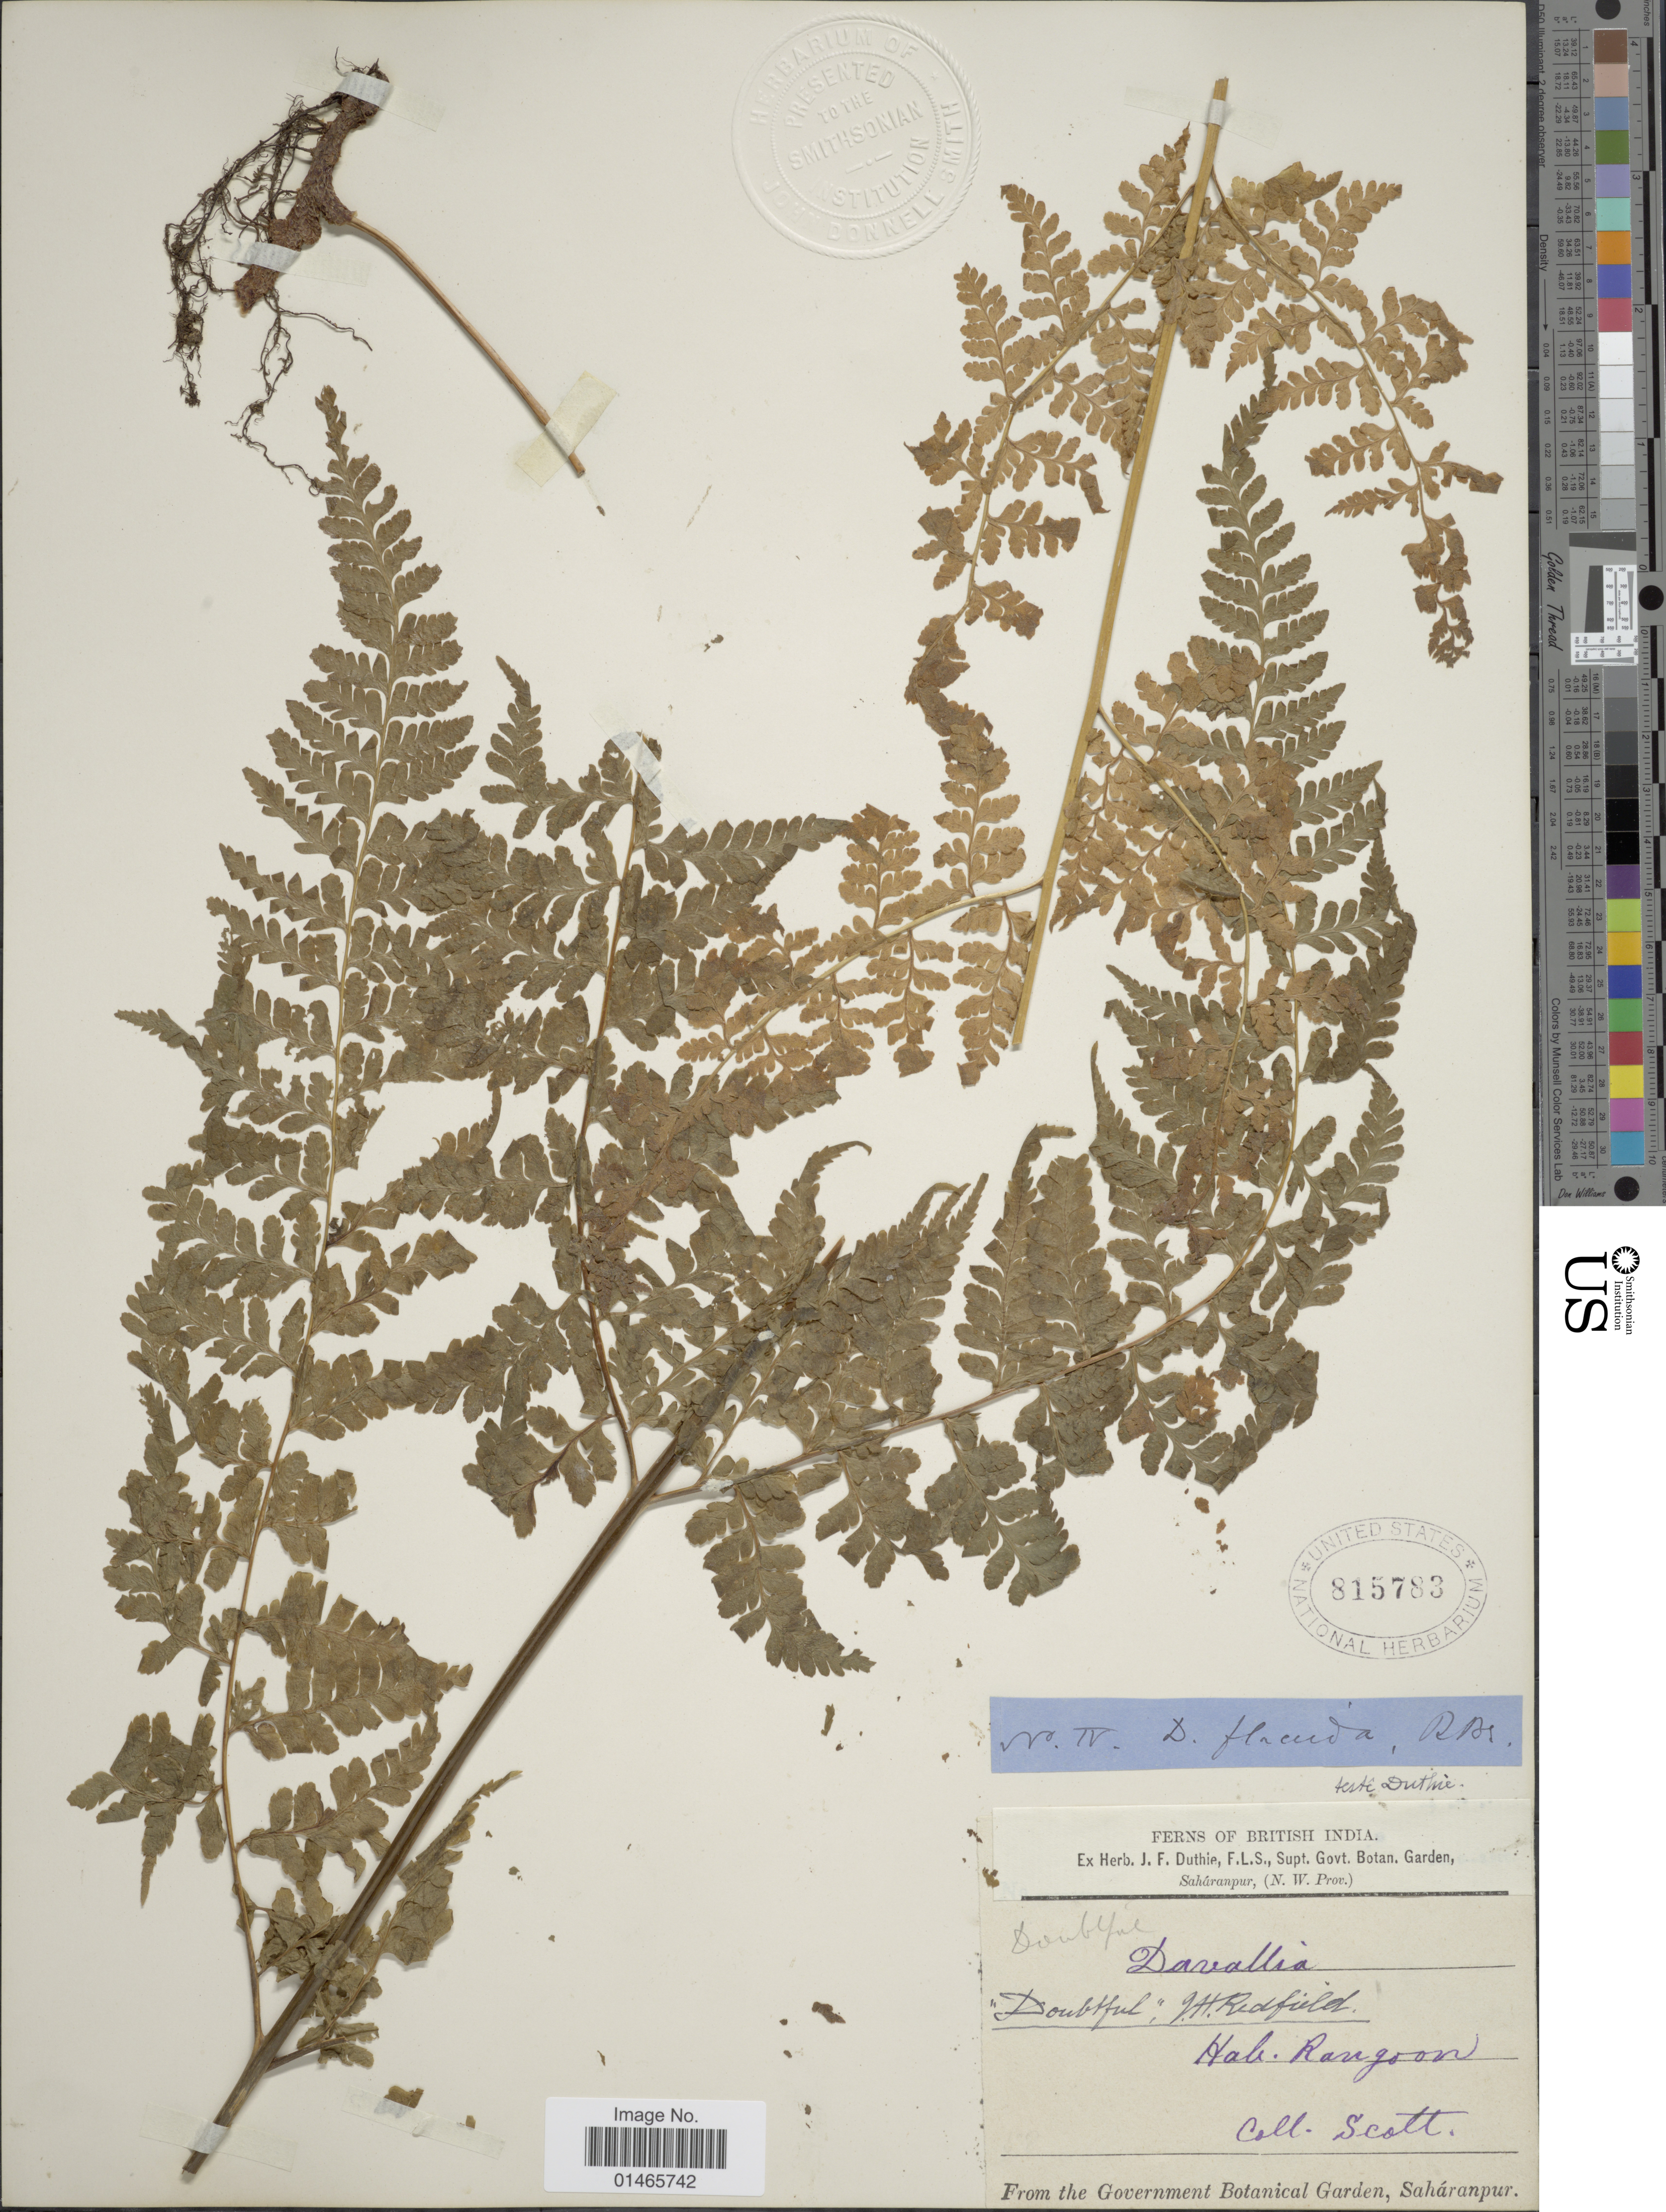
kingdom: Plantae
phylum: Tracheophyta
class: Polypodiopsida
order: Polypodiales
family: Dennstaedtiaceae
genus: Microlepia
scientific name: Microlepia speluncae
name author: (L.) T. Moore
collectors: -- Scott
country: India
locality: British India, Saháranpur, (N.W Prov), Rangoon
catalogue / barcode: US 815783